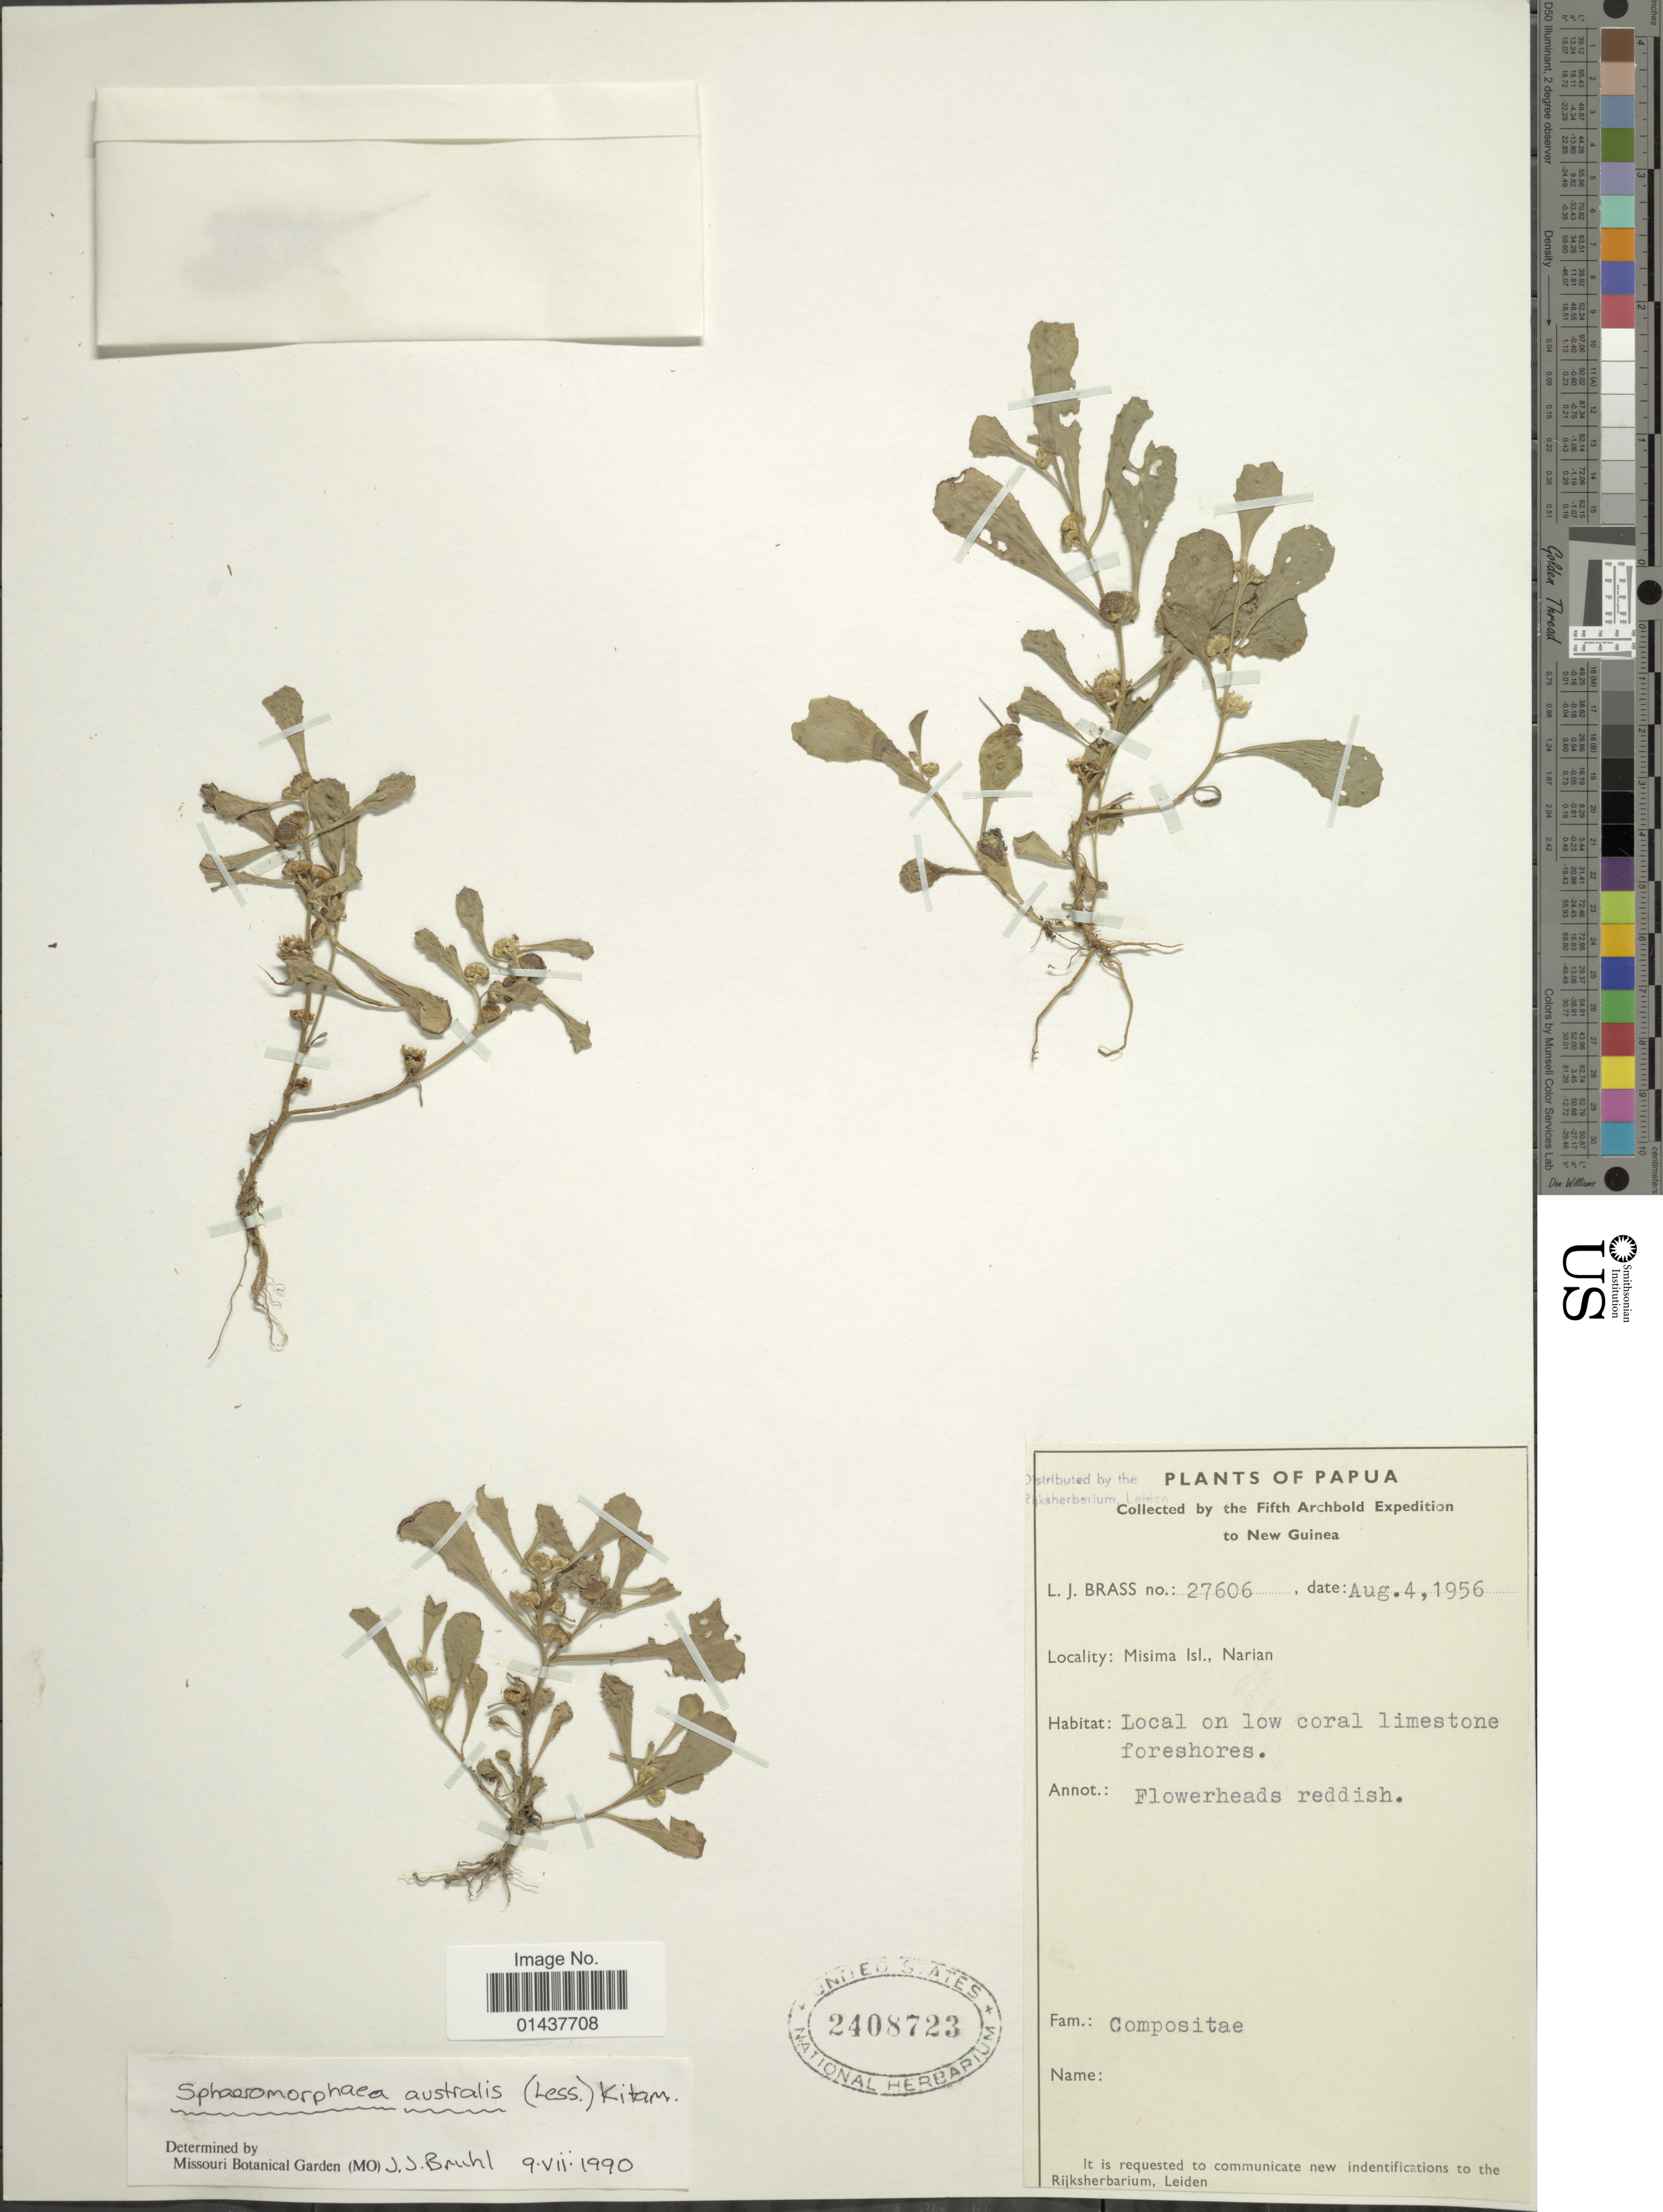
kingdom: Plantae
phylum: Tracheophyta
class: Magnoliopsida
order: Asterales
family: Asteraceae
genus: Sphaeromorphaea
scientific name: Sphaeromorphaea australis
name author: (Less.) Kitam.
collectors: L. J. Brass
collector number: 27606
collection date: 1956-08-04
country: Papua New Guinea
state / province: Milne Bay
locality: Misima Isl., Narian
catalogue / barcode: US 2408723